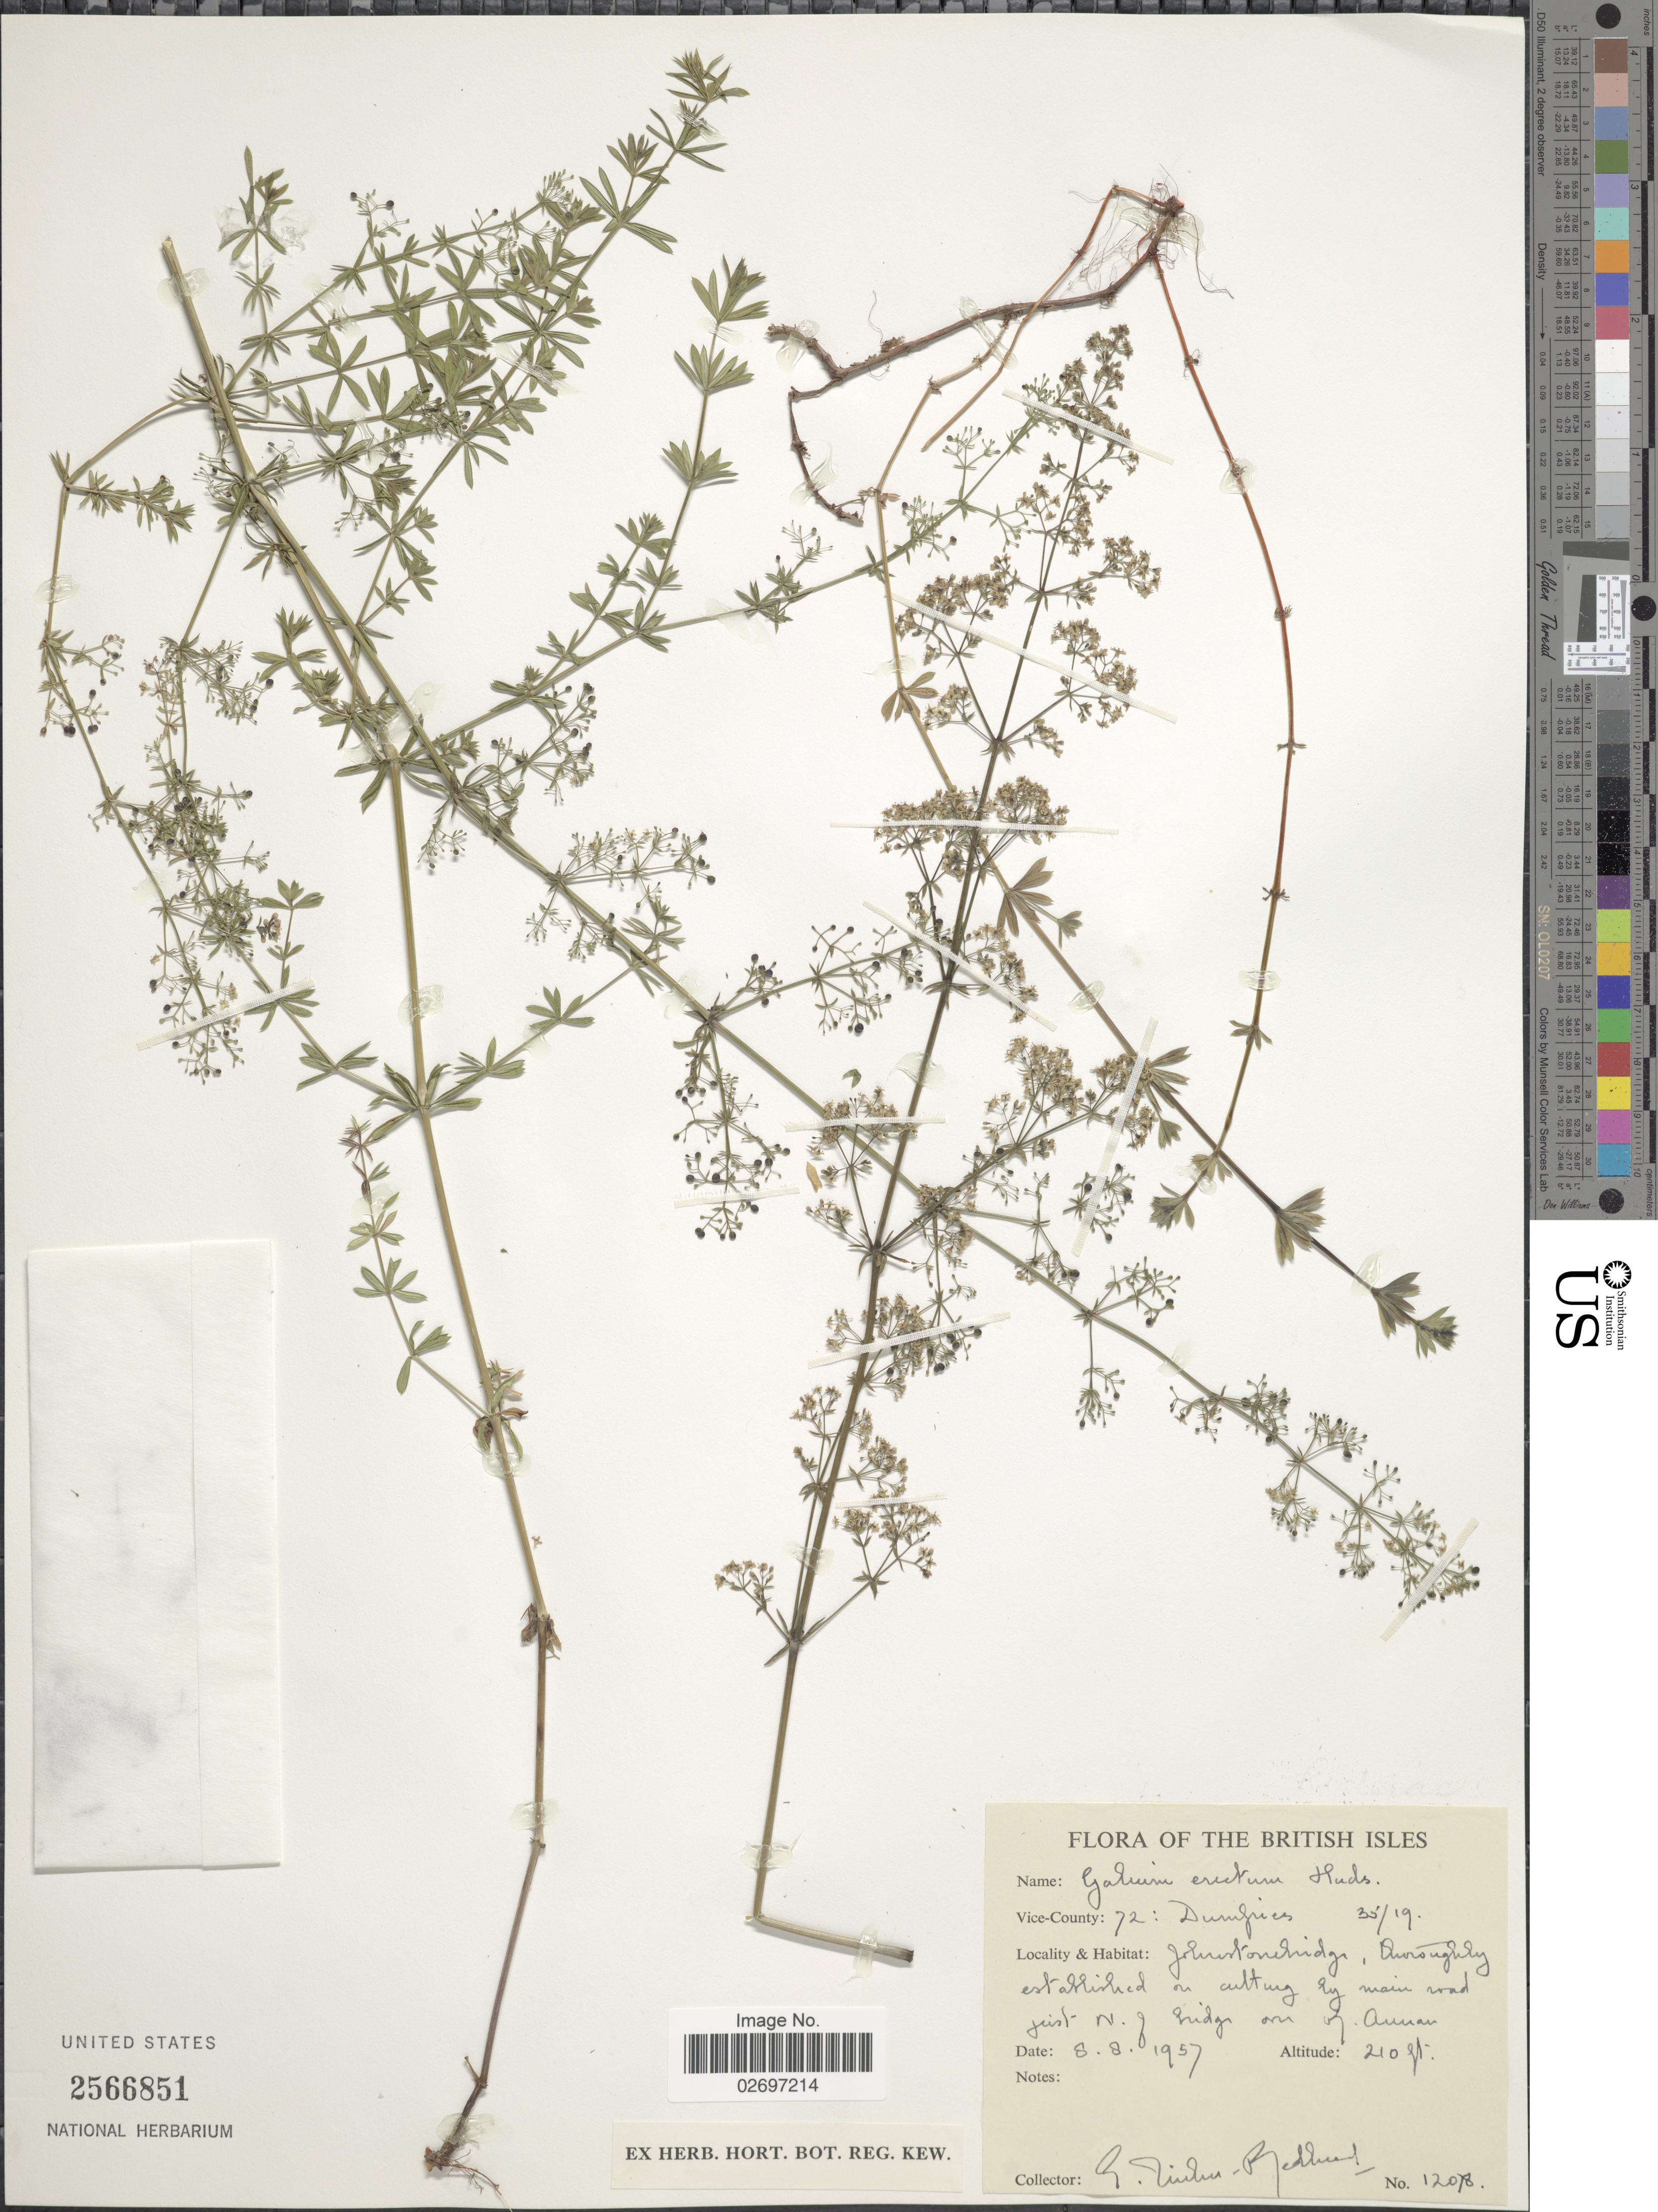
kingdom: Plantae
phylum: Tracheophyta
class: Magnoliopsida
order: Gentianales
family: Rubiaceae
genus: Galium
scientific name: Galium erectum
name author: Huds.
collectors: G. Tinlin-Redbred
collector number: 12078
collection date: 1957-08-08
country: United Kingdom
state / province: Scotland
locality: British Isles, Vice-County: 72: Dumfries 35/19, Johnstonebridge, thoroughly established on culting by main road just N. of bridge on of Annan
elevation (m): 64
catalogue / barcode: US 2566851